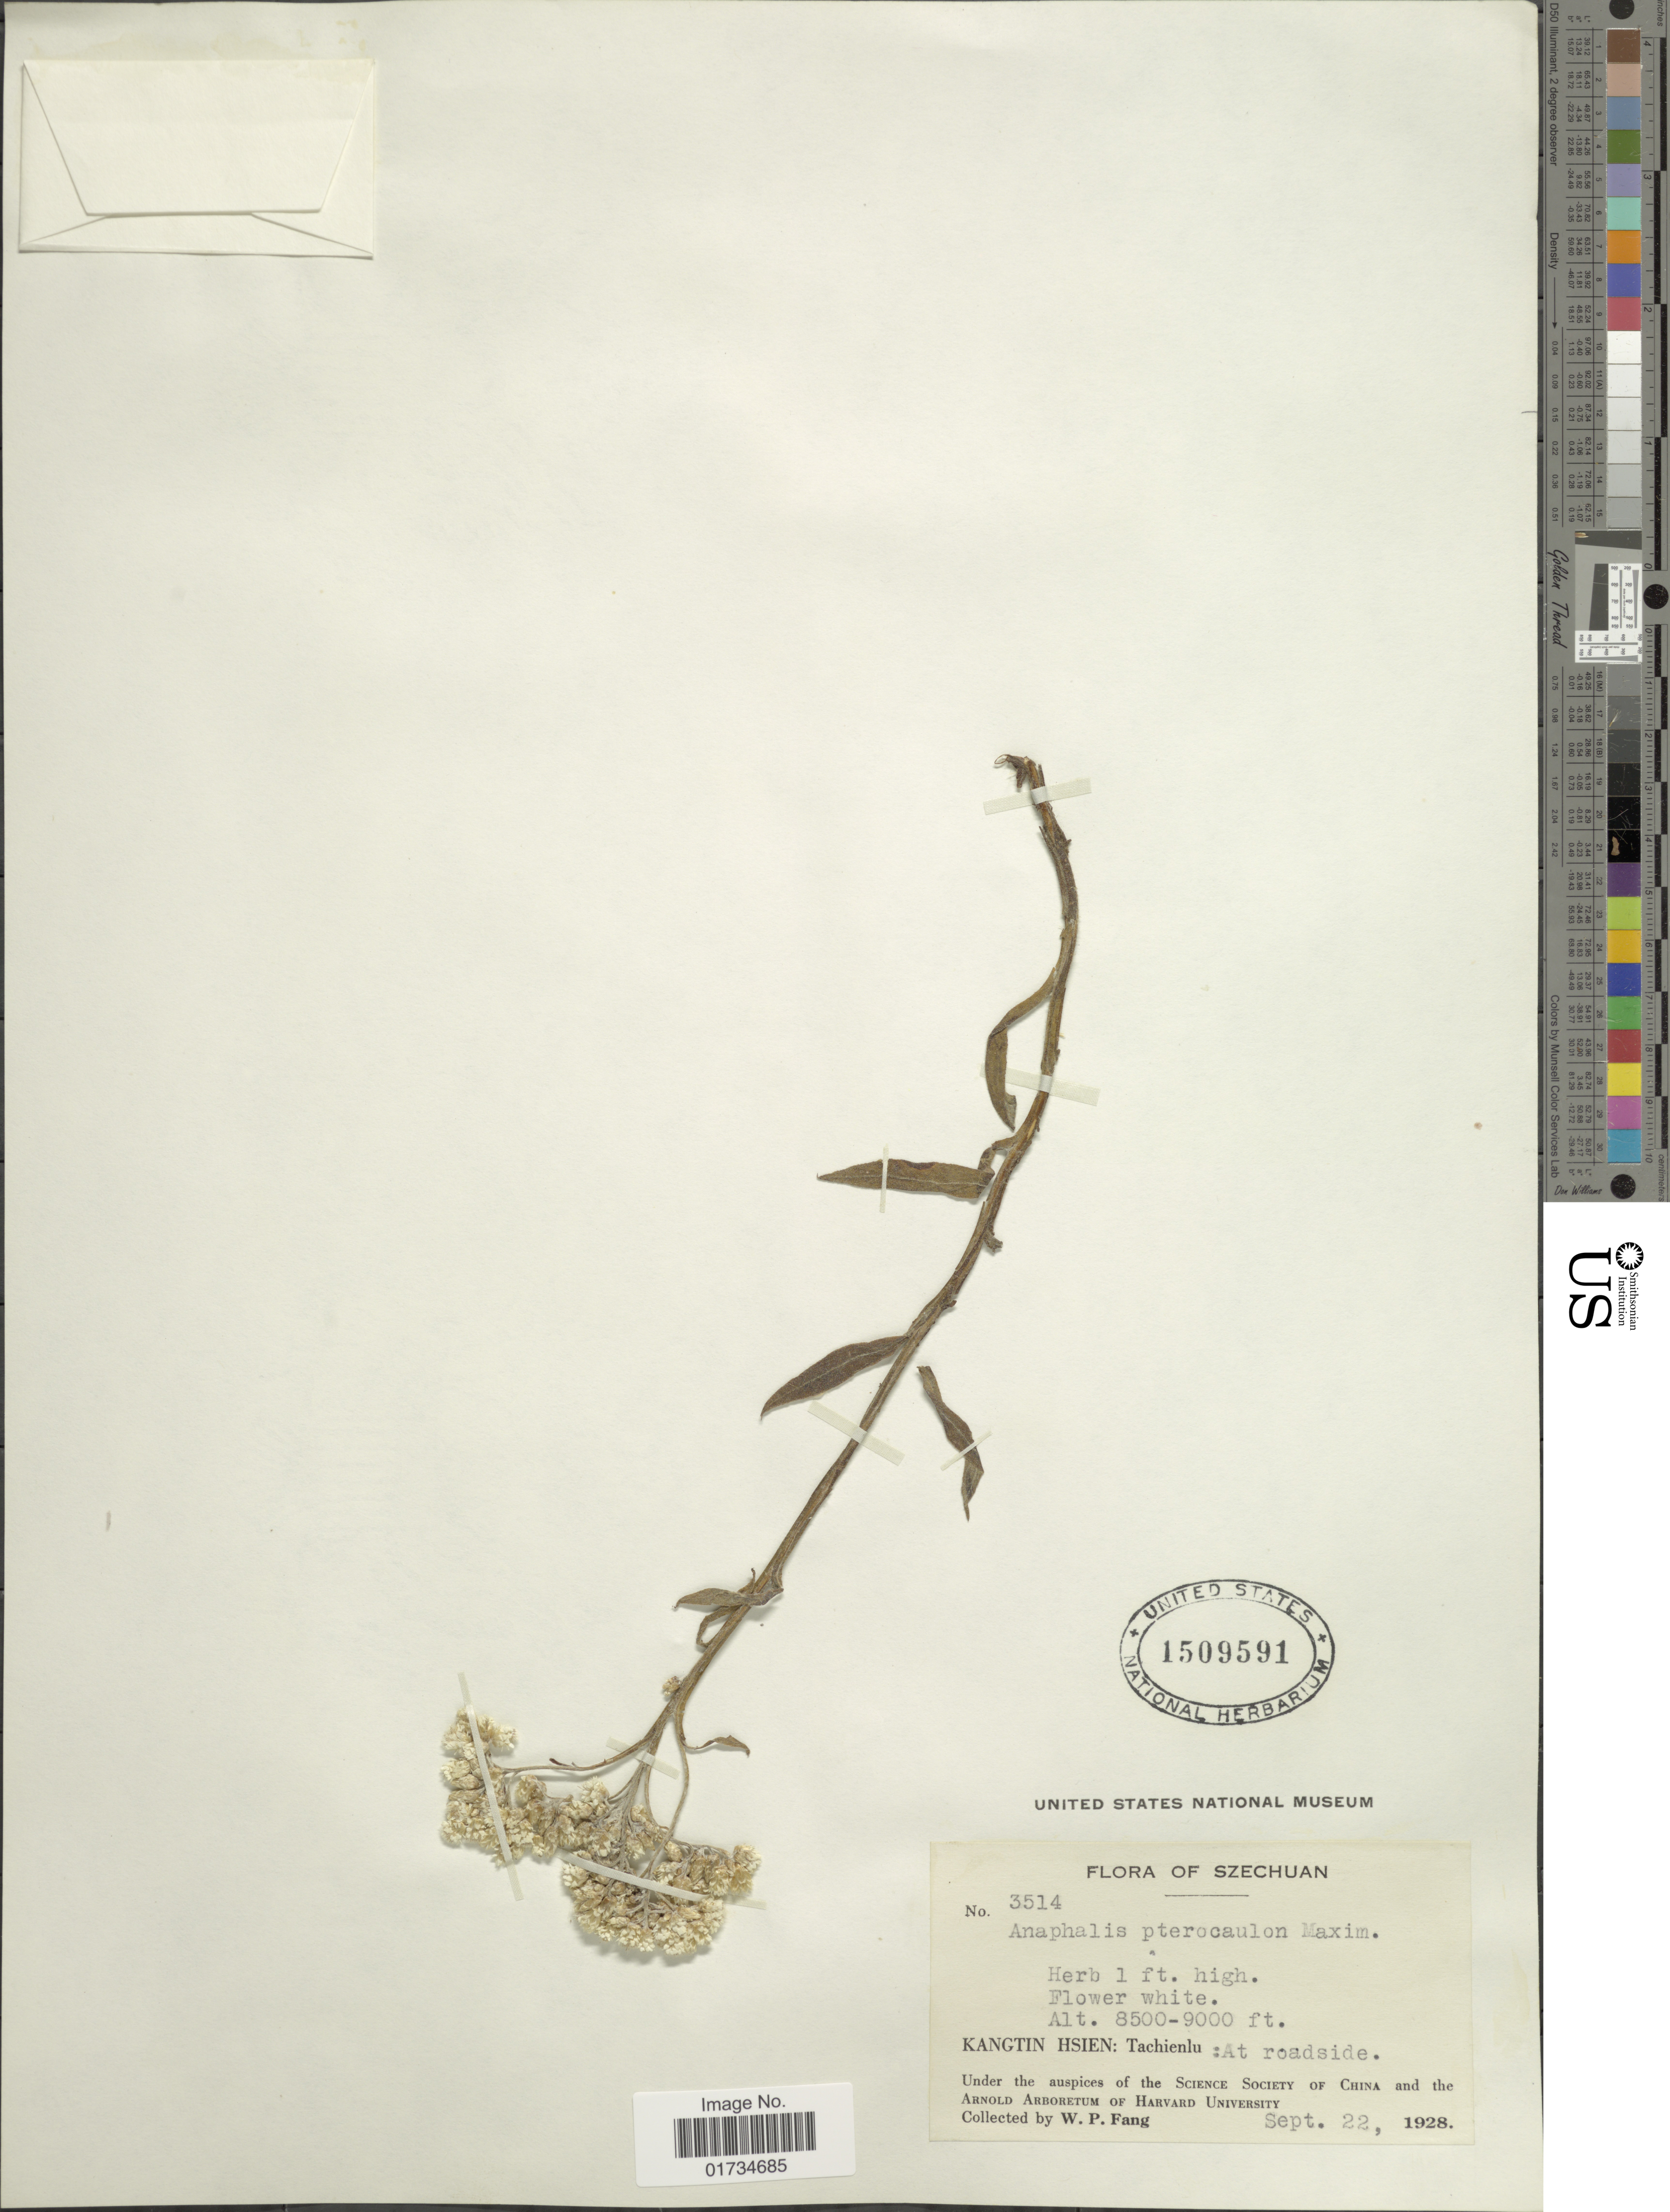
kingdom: Plantae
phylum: Tracheophyta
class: Magnoliopsida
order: Asterales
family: Asteraceae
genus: Anaphalis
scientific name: Anaphalis pterocaulon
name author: Maxim.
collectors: W. P. Fang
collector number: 3514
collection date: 1928-09-22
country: China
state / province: Sichuan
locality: Szechuan. Kangtin Hsien: Tachienlu: At roadside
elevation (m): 2591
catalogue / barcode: US 1509591